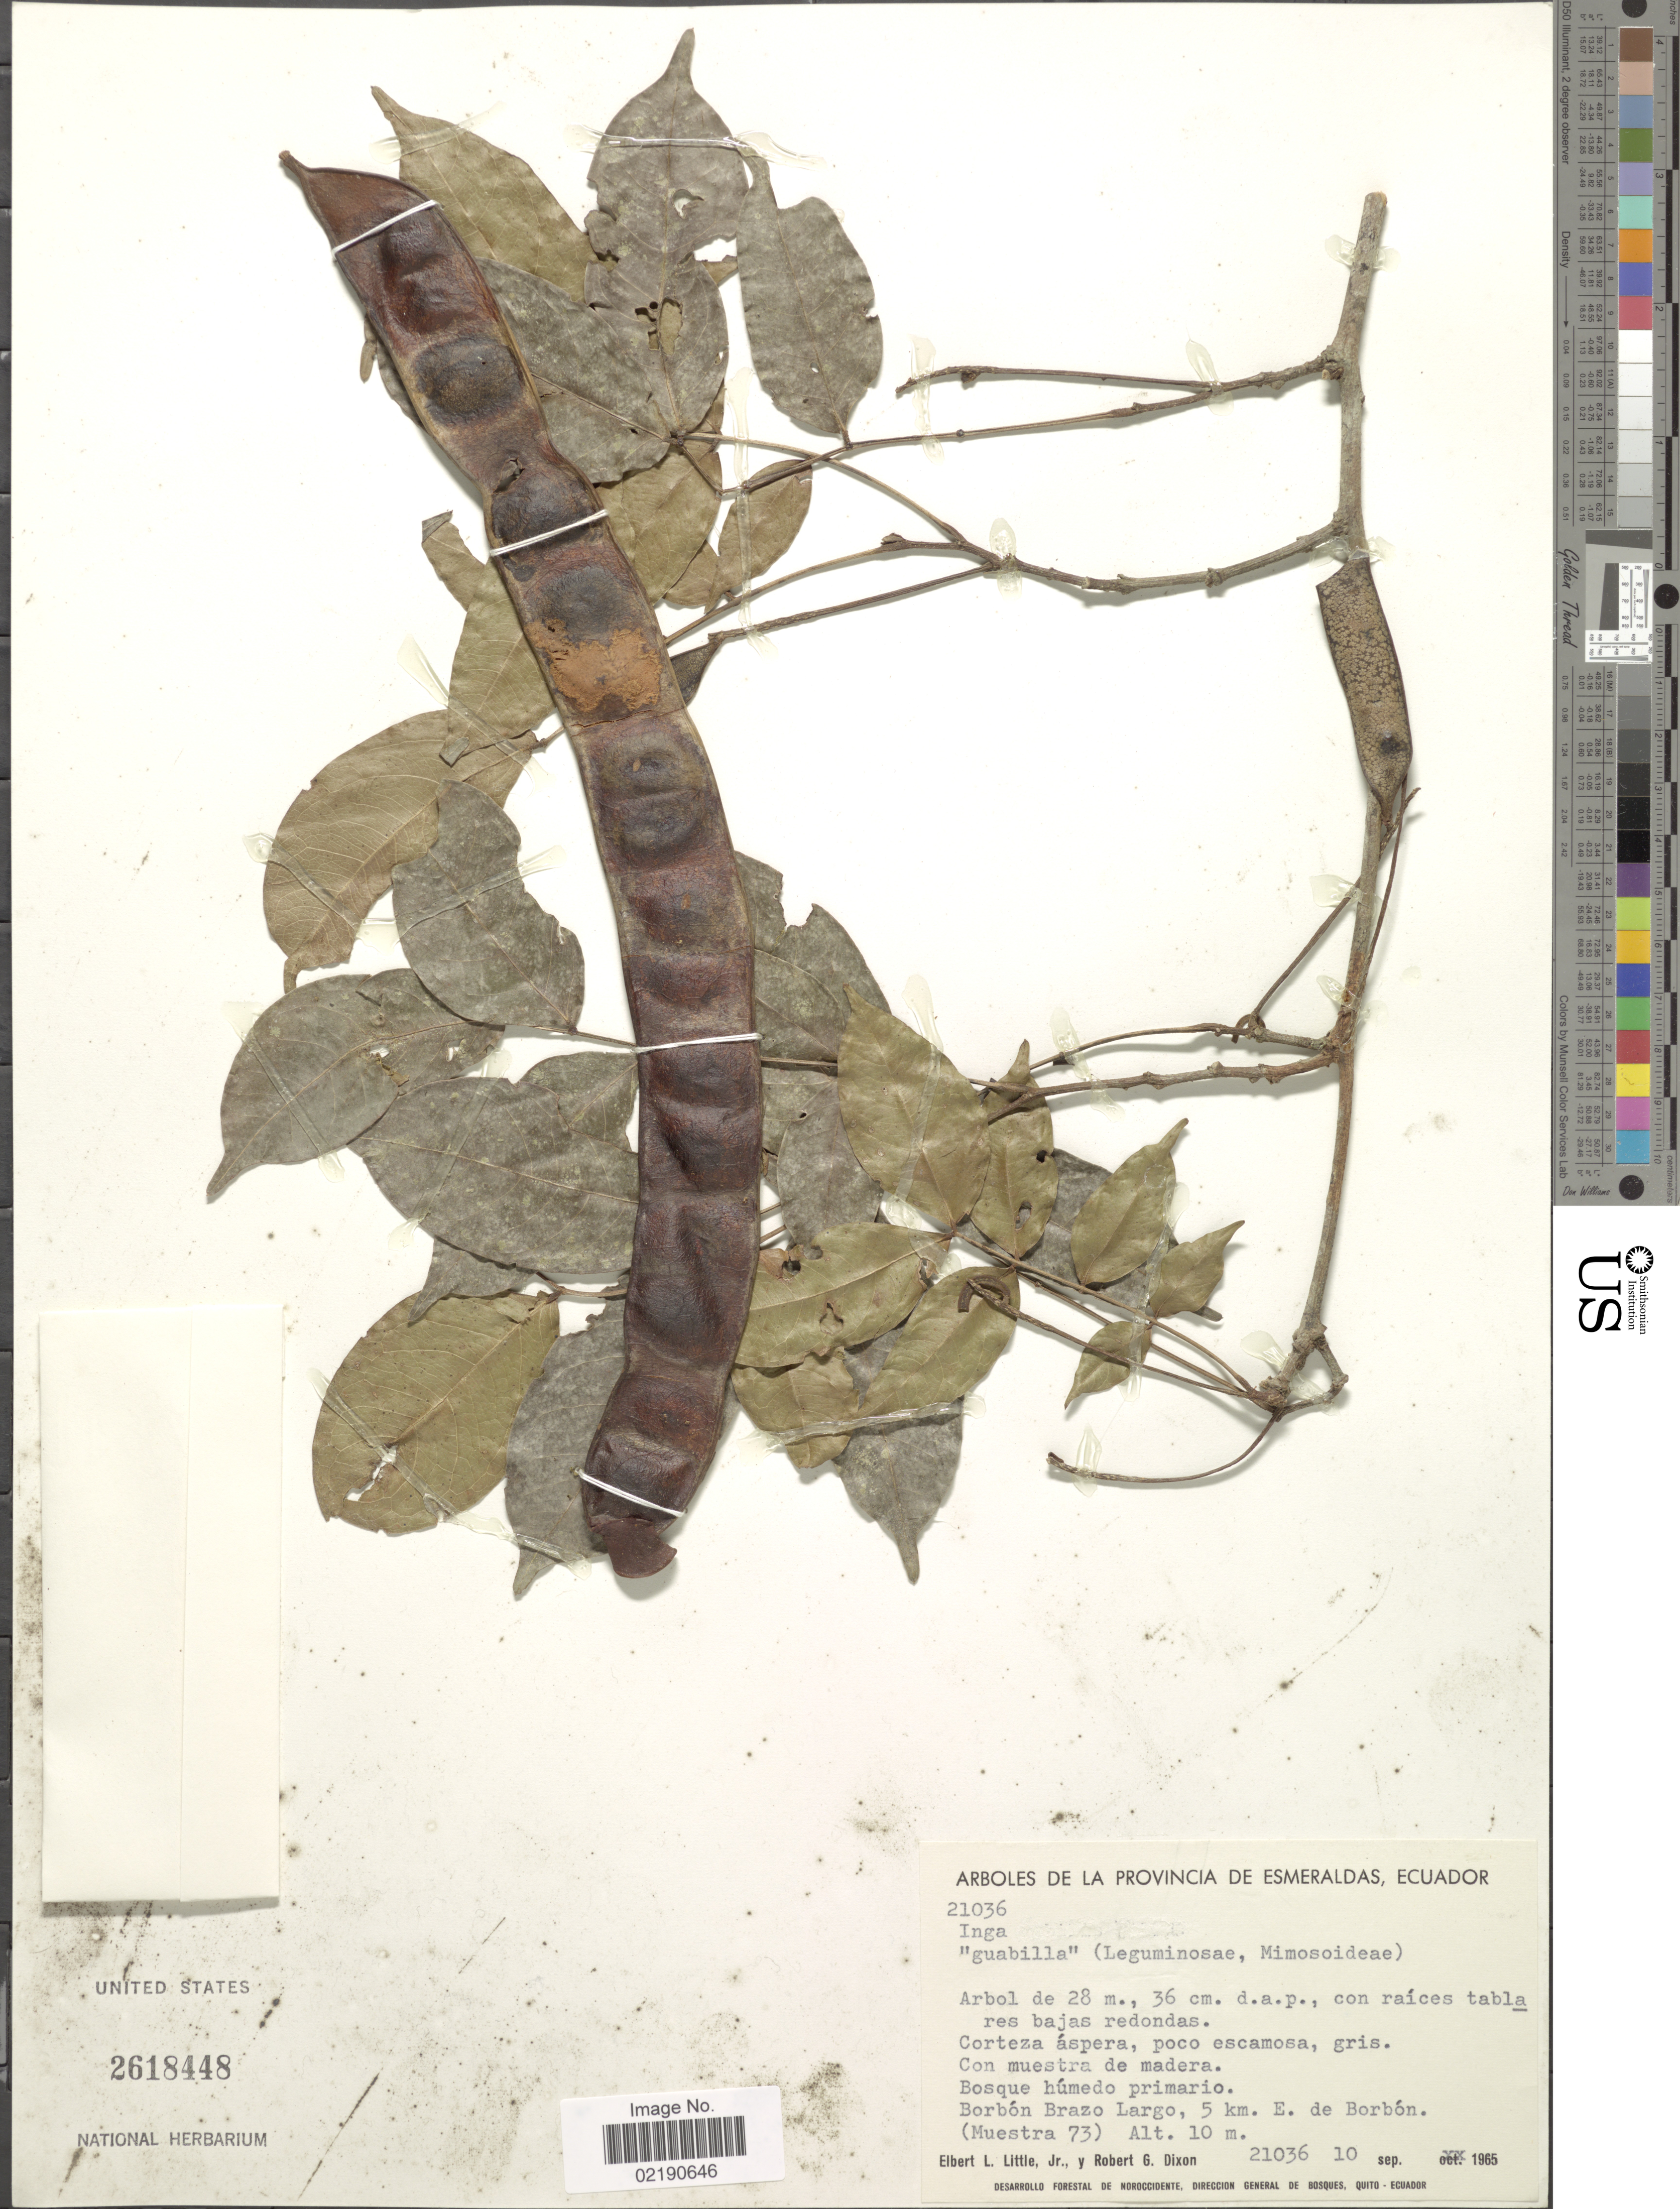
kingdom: Plantae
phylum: Tracheophyta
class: Magnoliopsida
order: Fabales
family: Fabaceae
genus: Inga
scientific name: Inga sp.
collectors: E. L. Little & R. G. Dixon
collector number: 21036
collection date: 1965-09-10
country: Ecuador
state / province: Esmeraldas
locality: Borbon Brazo Largo, 5 km E de Borbon (Muestra 73)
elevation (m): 10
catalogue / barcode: US 2618448